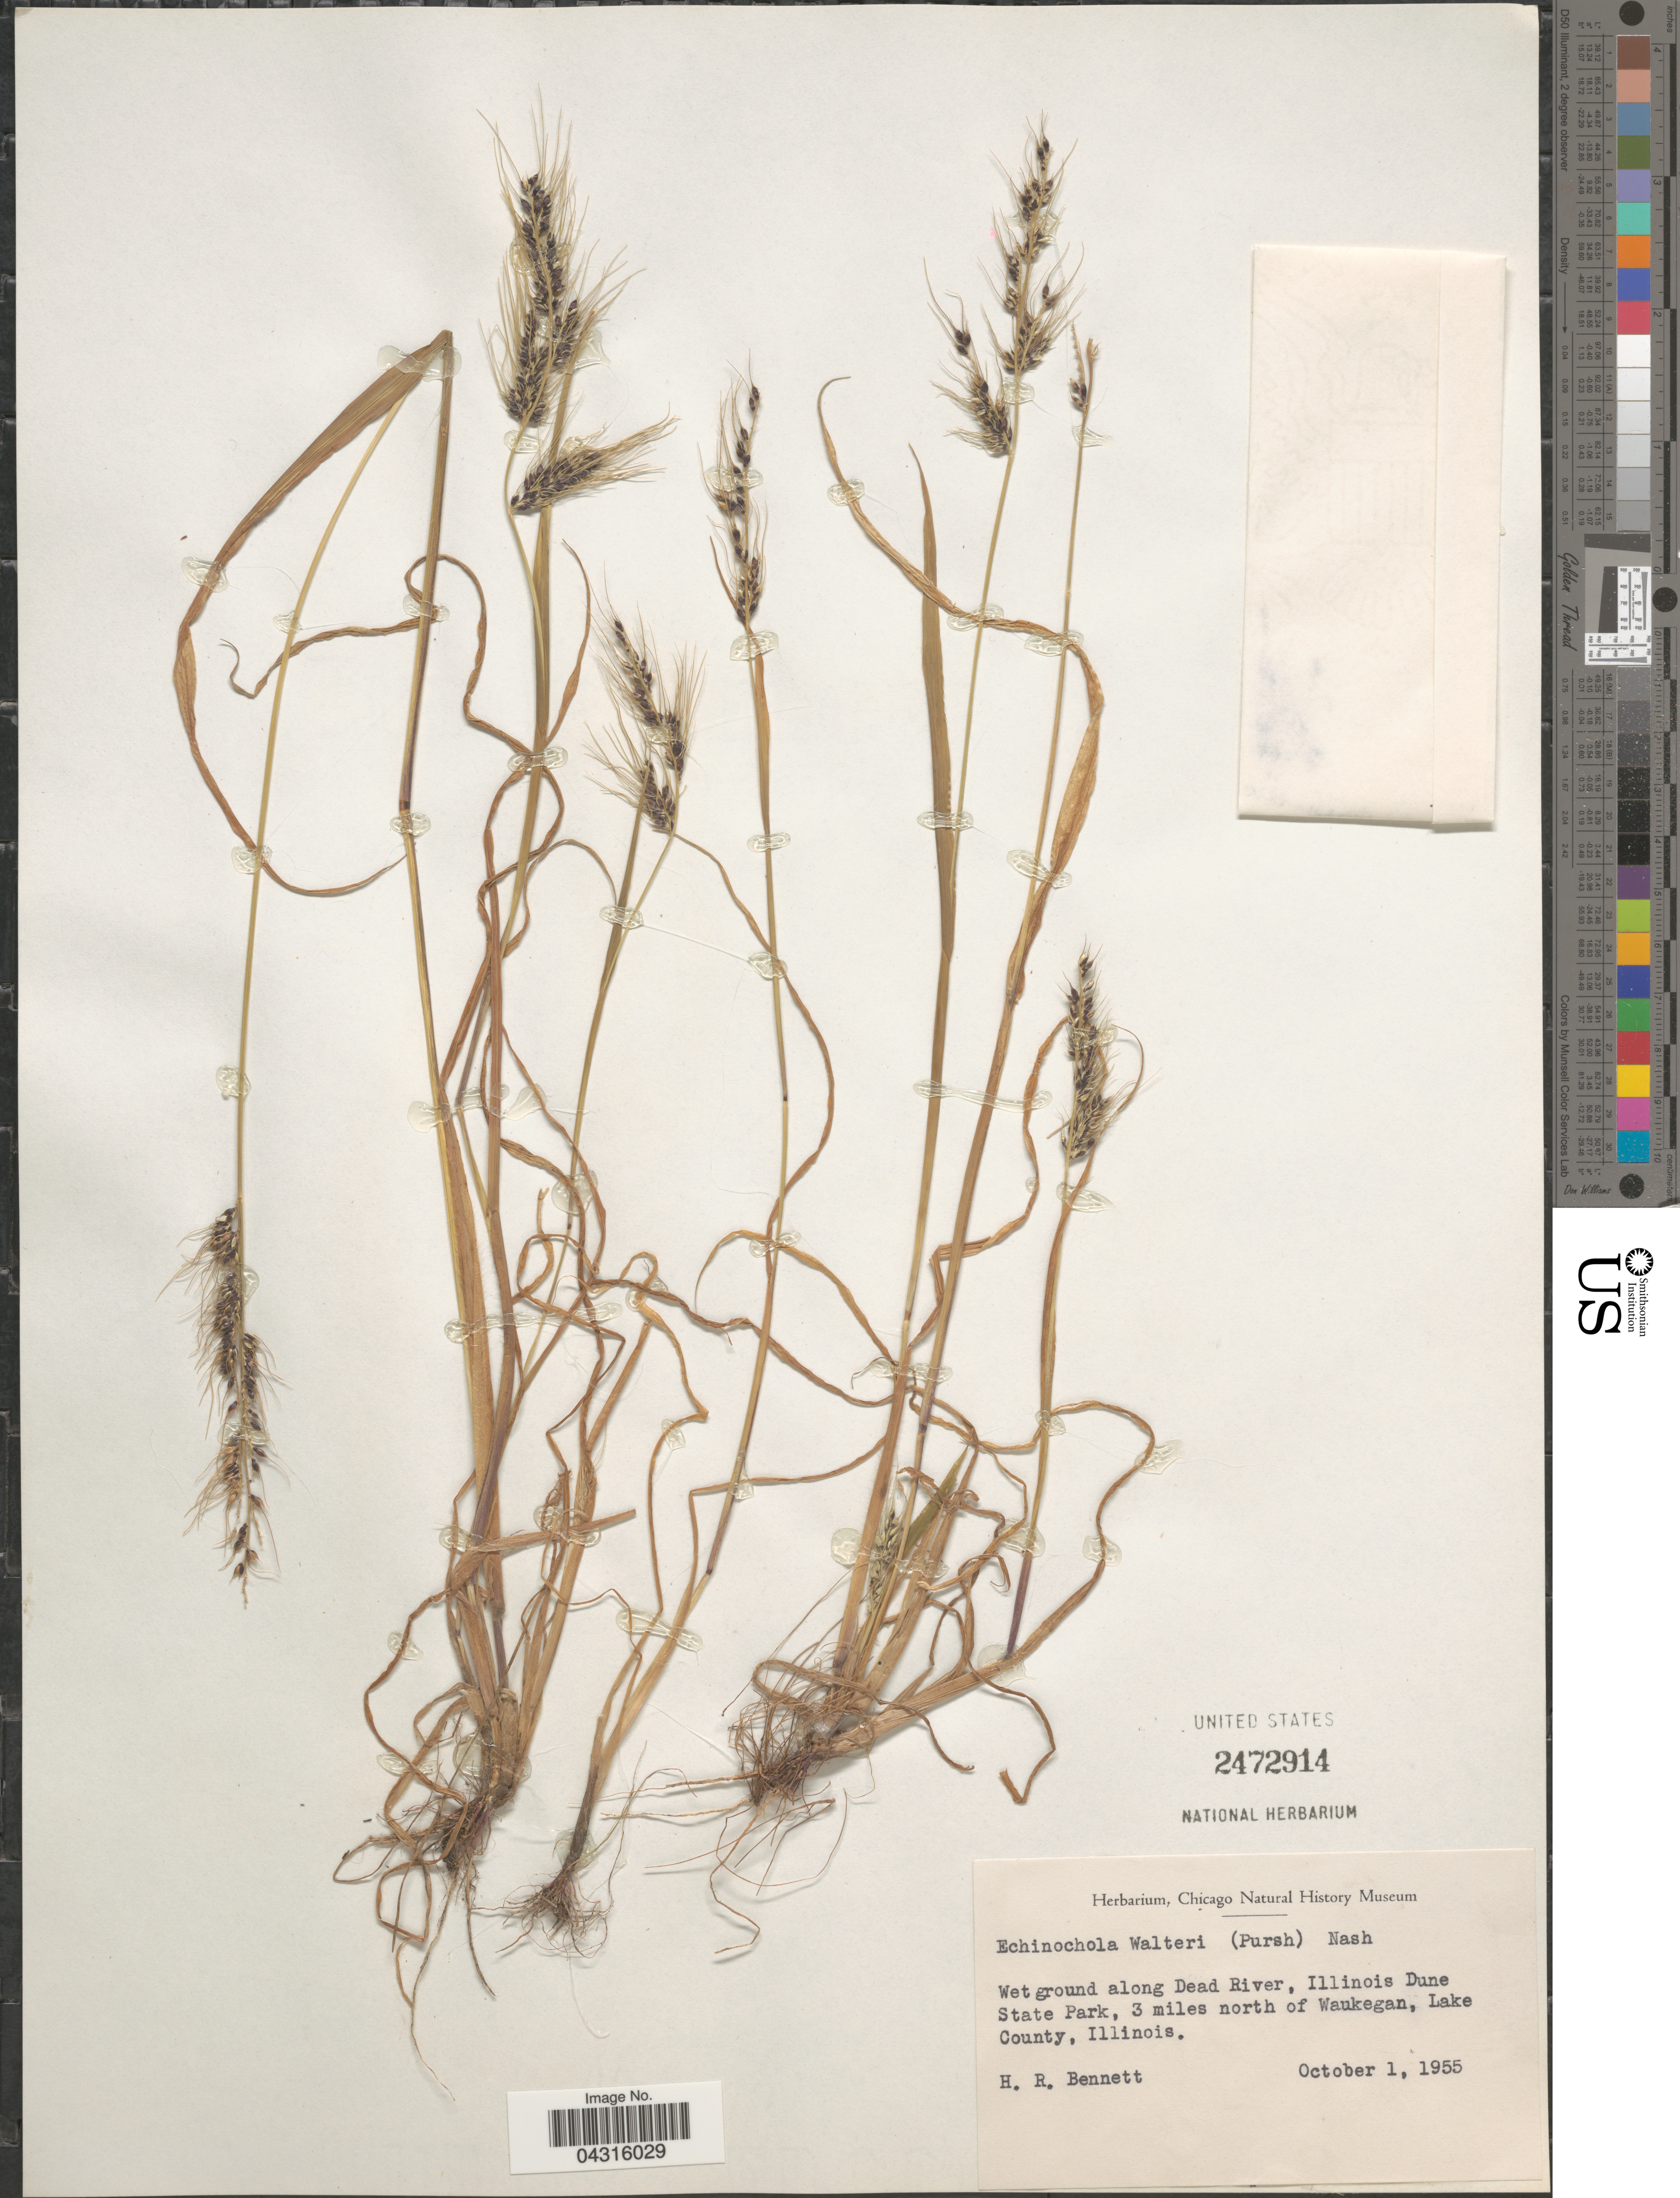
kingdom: Plantae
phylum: Tracheophyta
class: Liliopsida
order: Poales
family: Poaceae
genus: Echinochloa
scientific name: Echinochloa walteri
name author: (Pursh) A. Heller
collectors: H. R. Bennett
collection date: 1955-10-01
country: United States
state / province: Illinois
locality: Wet ground along Dead River, Illinois Dune State Park, 3 miles north of Waukegan, Lake County.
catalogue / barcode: US 2472914